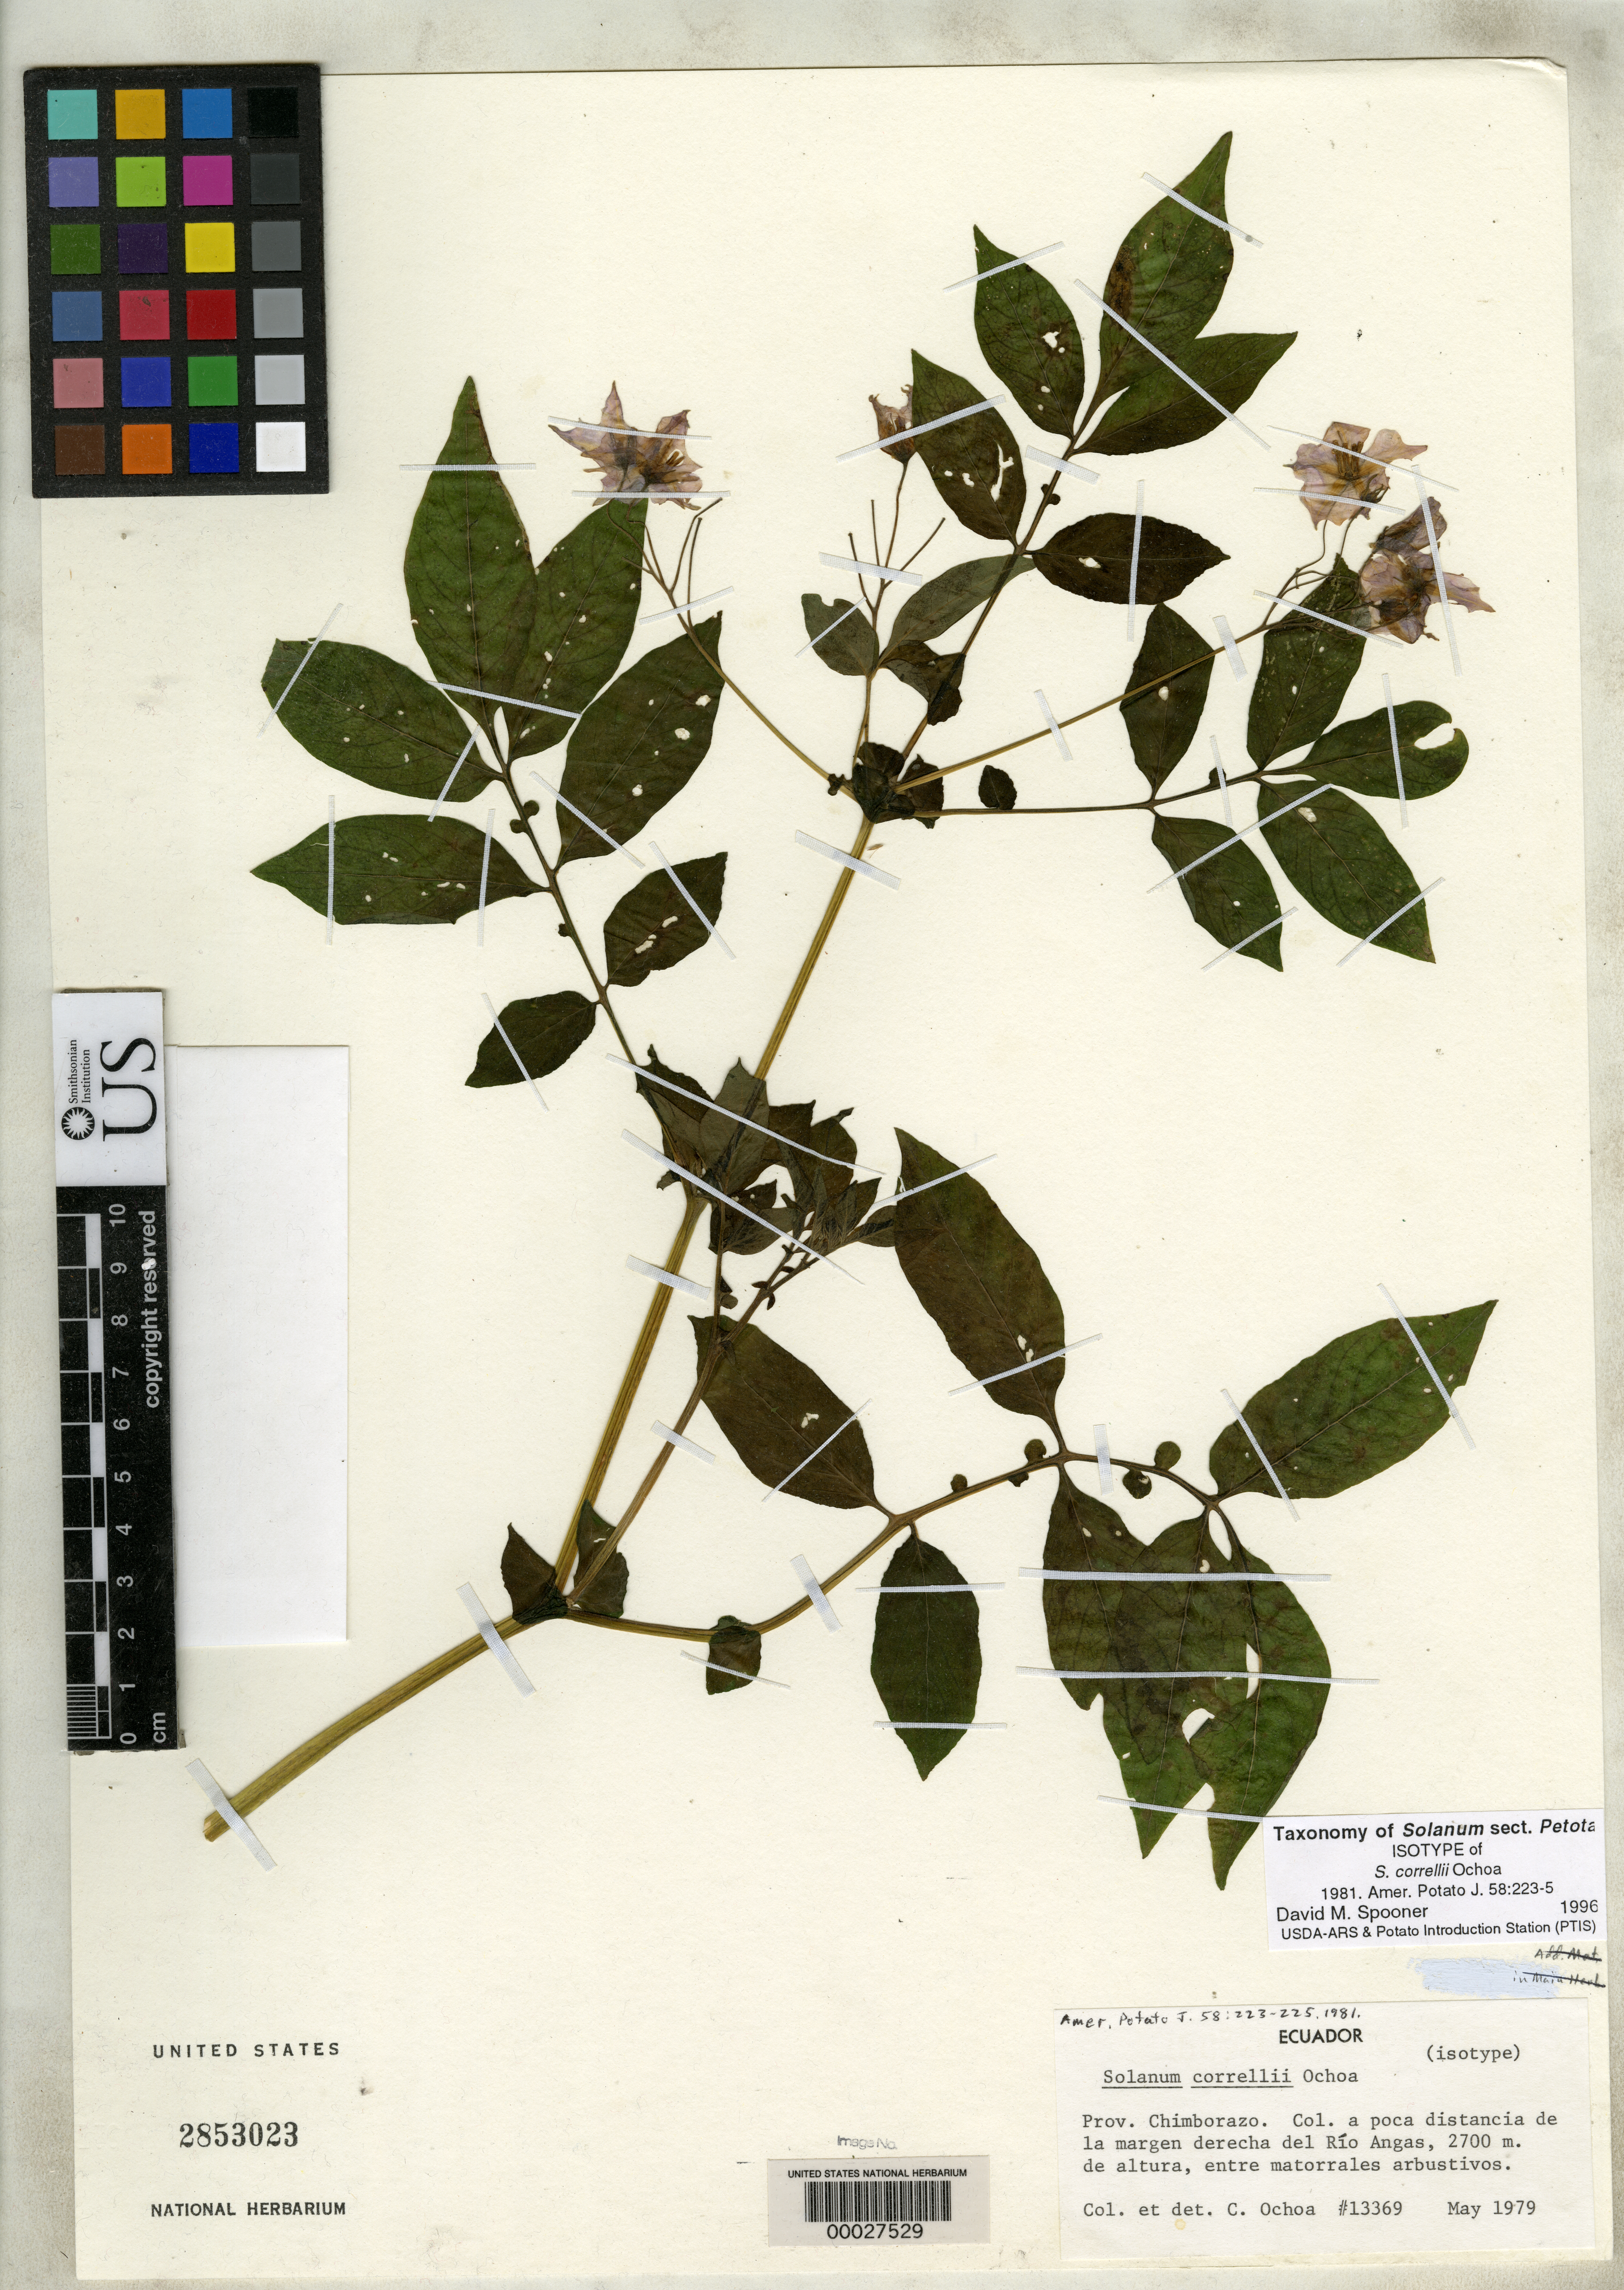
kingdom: Plantae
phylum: Tracheophyta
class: Magnoliopsida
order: Solanales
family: Solanaceae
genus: Solanum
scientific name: Solanum correllii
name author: Ochoa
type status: Isotype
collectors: C. M. Ochoa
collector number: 13369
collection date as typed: May 1979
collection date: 1979-05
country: Ecuador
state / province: Chimborazo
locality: Col. a poca distancia de la margen derecha del Rio Angas.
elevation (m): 2700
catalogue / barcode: US 2853023